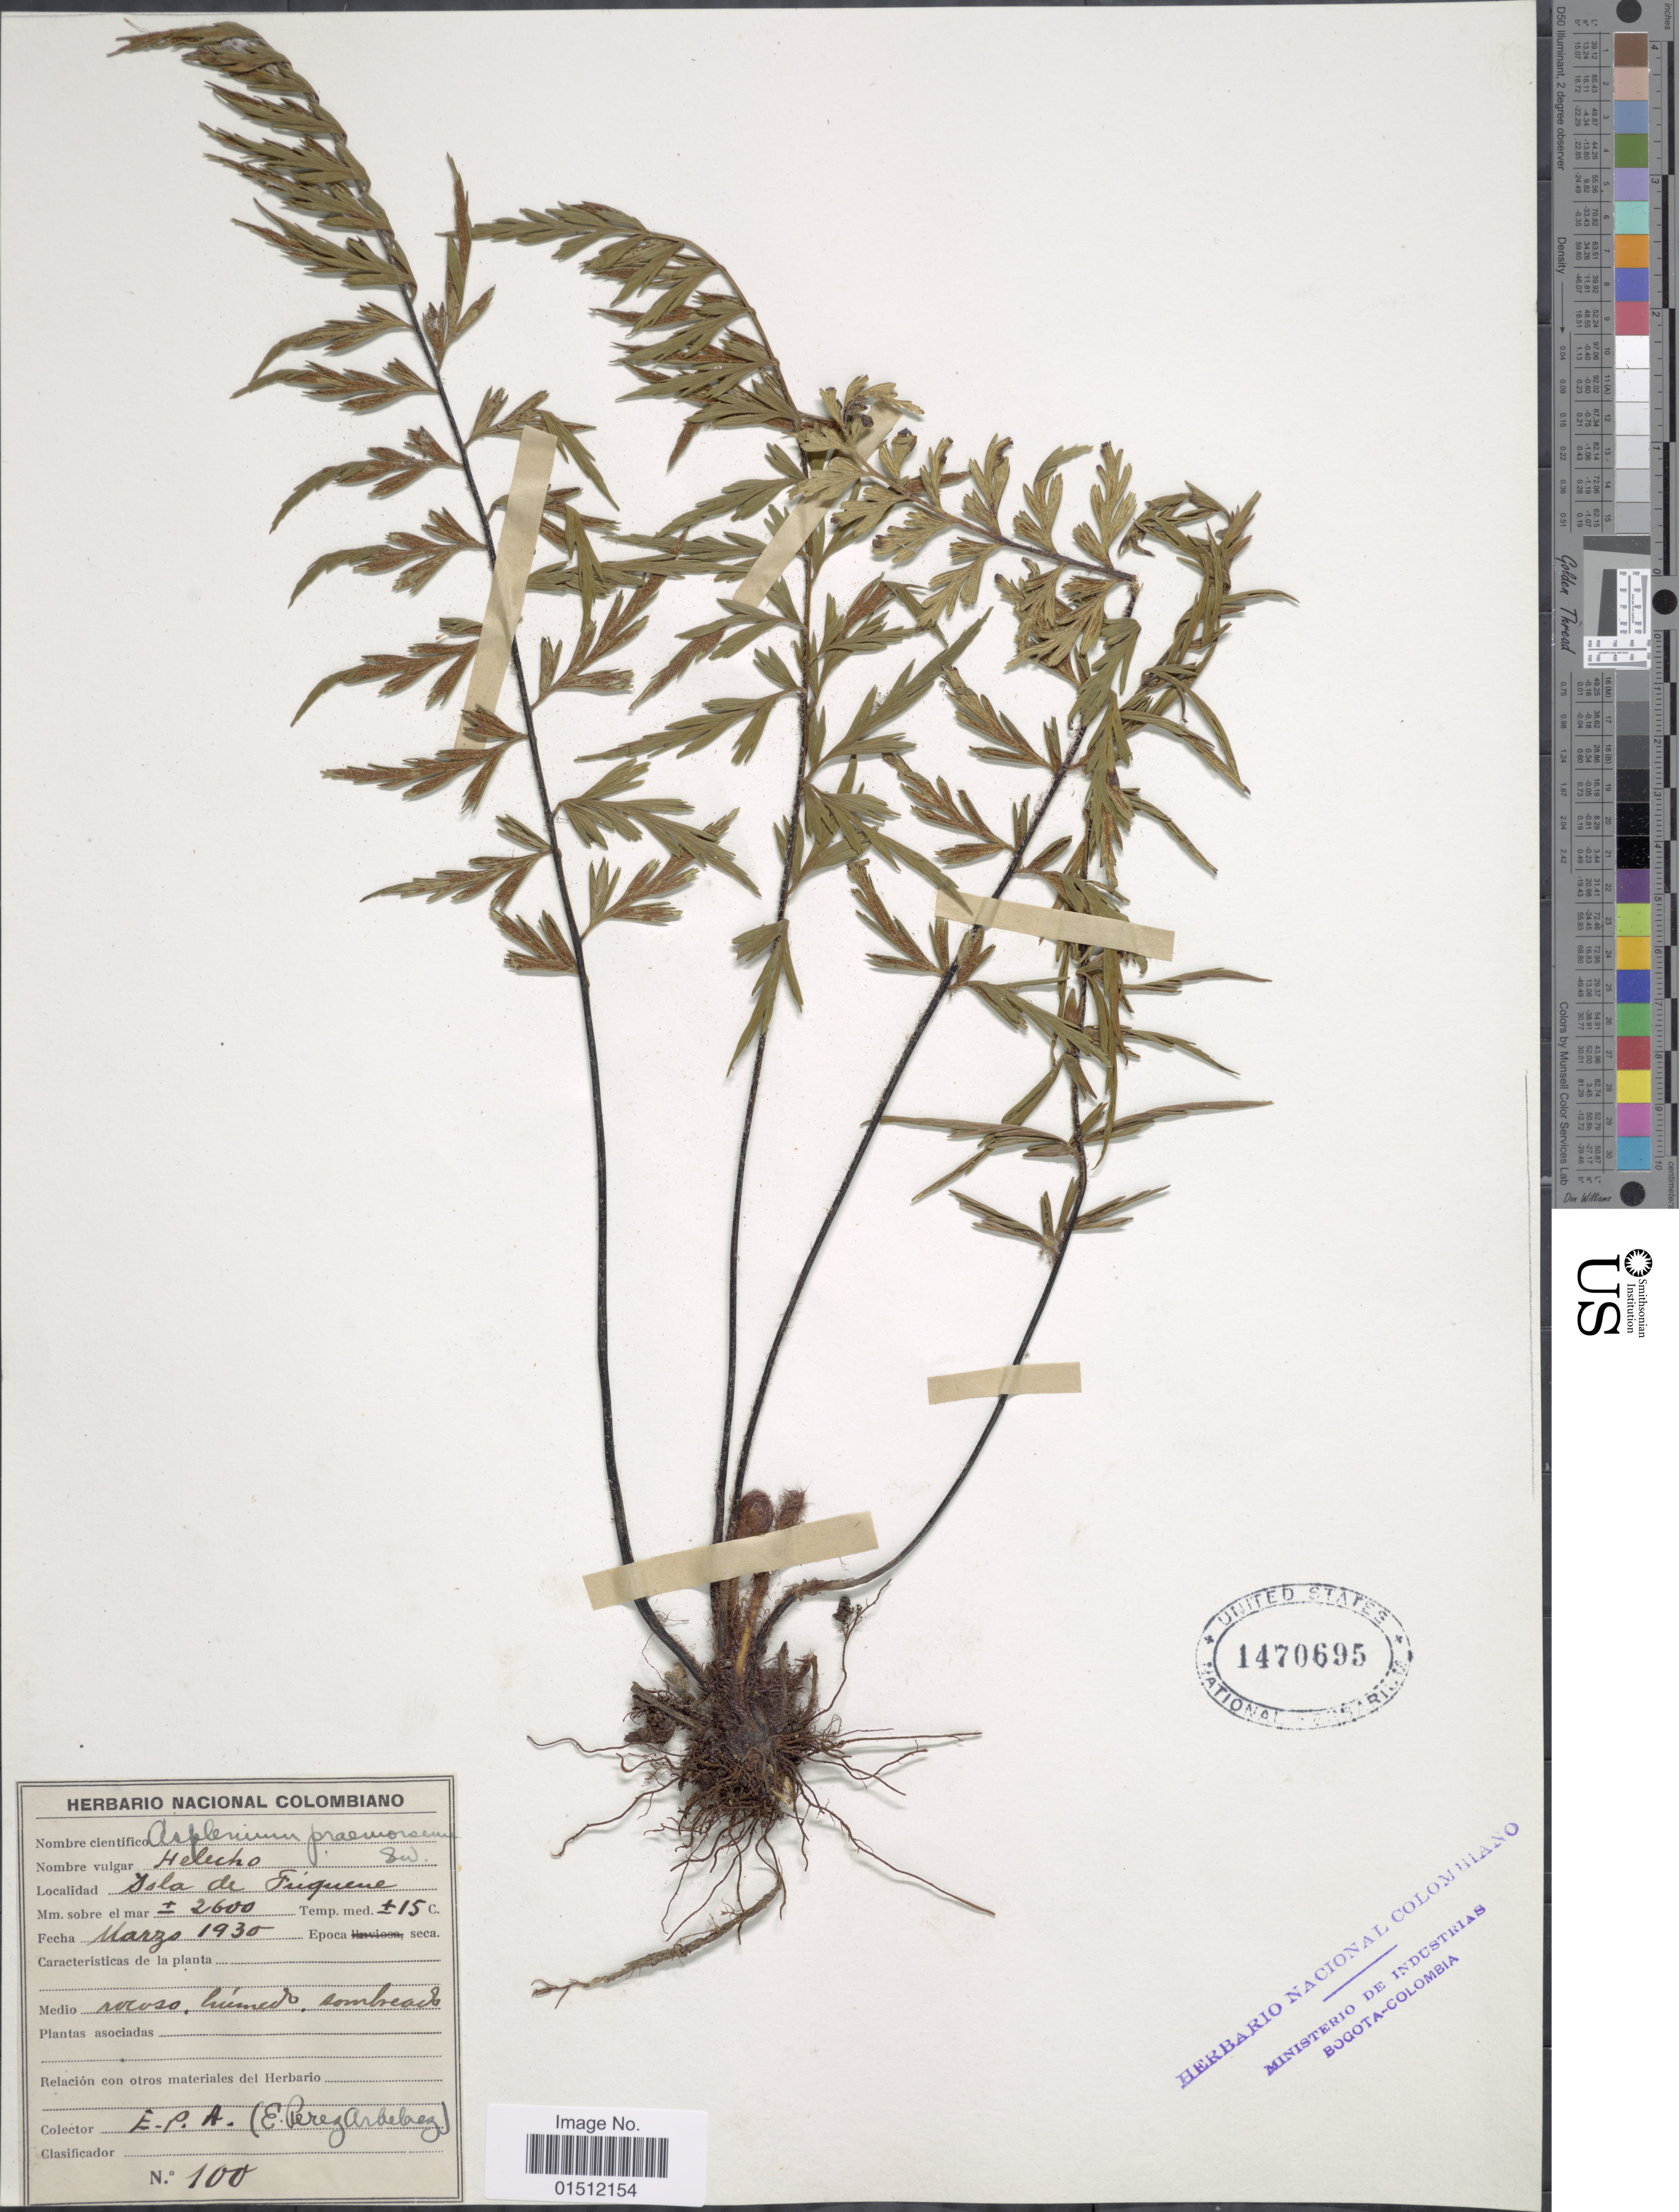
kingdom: Plantae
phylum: Tracheophyta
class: Polypodiopsida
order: Polypodiales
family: Aspleniaceae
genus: Asplenium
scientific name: Asplenium praemorsum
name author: Sw.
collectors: E. Pérez Arbeláez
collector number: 100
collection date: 1930-03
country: Colombia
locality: Isla de Fuquene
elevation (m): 2600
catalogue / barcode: US 1470695